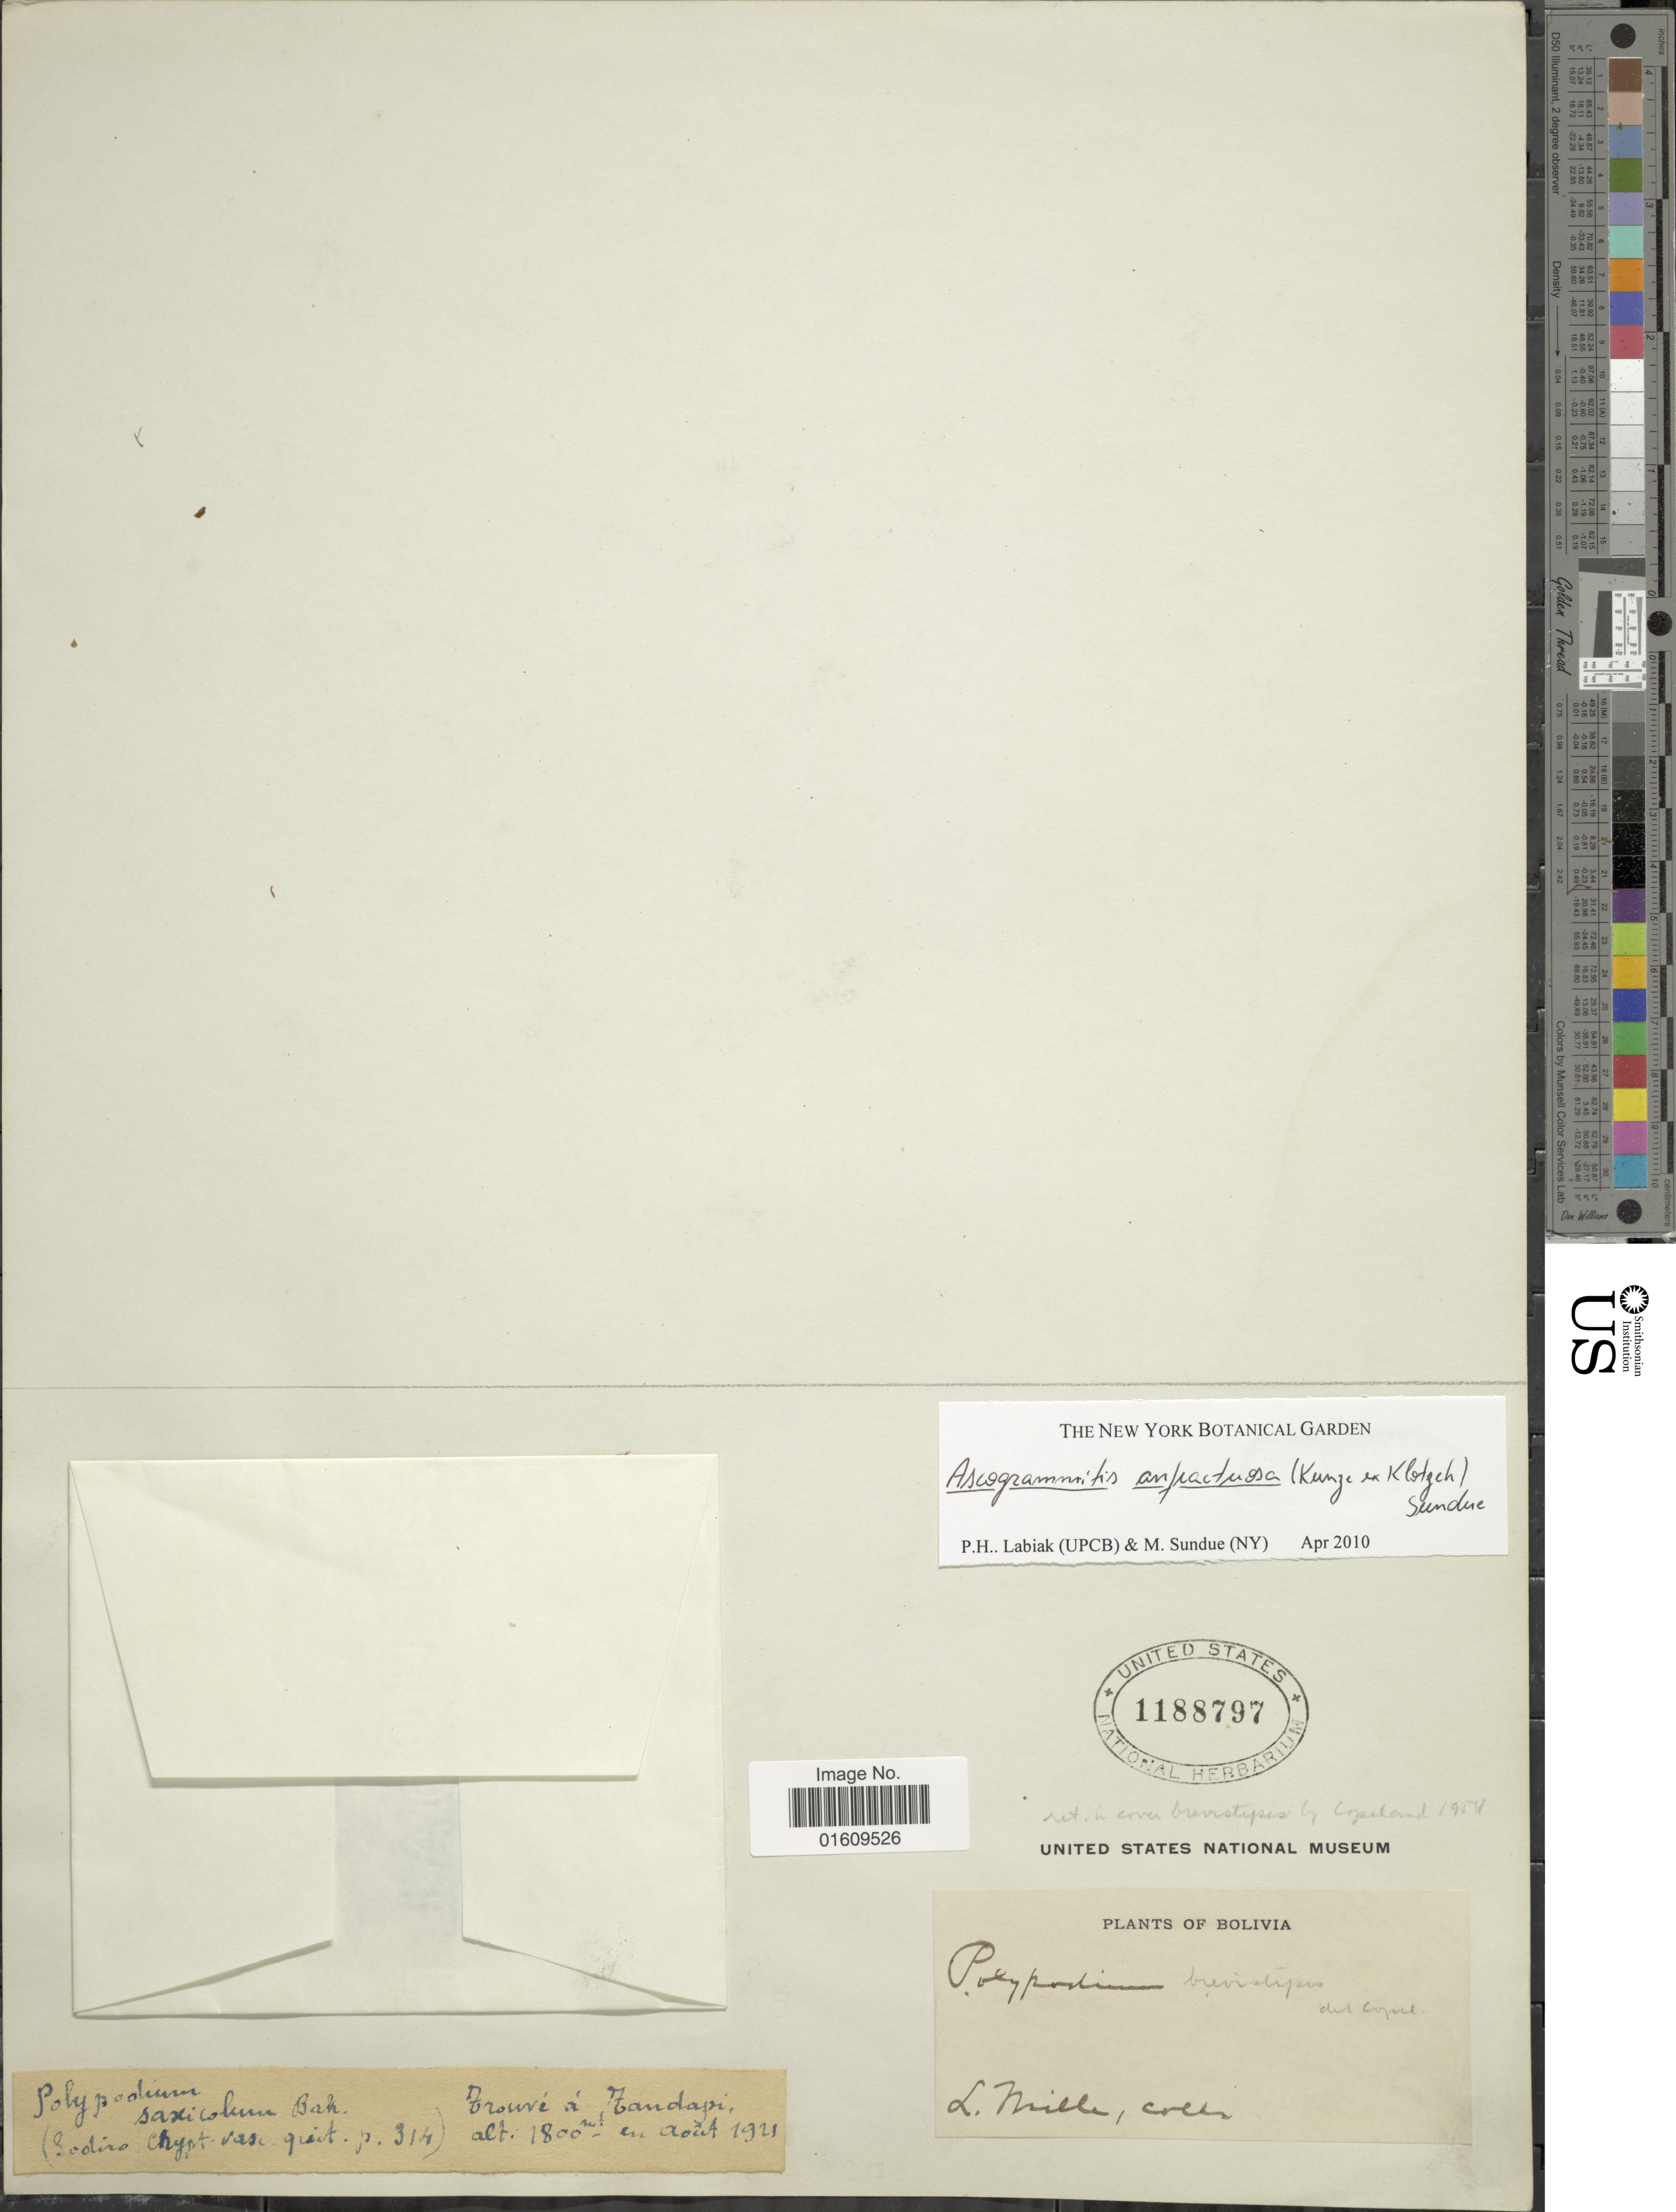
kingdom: Plantae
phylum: Tracheophyta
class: Polypodiopsida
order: Polypodiales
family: Polypodiaceae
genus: Ascogrammitis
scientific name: Ascogrammitis anfractuosa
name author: (Kunze ex Klotzsch) Sundue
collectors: L. Mille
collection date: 1911-08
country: Bolivia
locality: Fourem a Fandapi.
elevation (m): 1800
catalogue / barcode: US 1188797